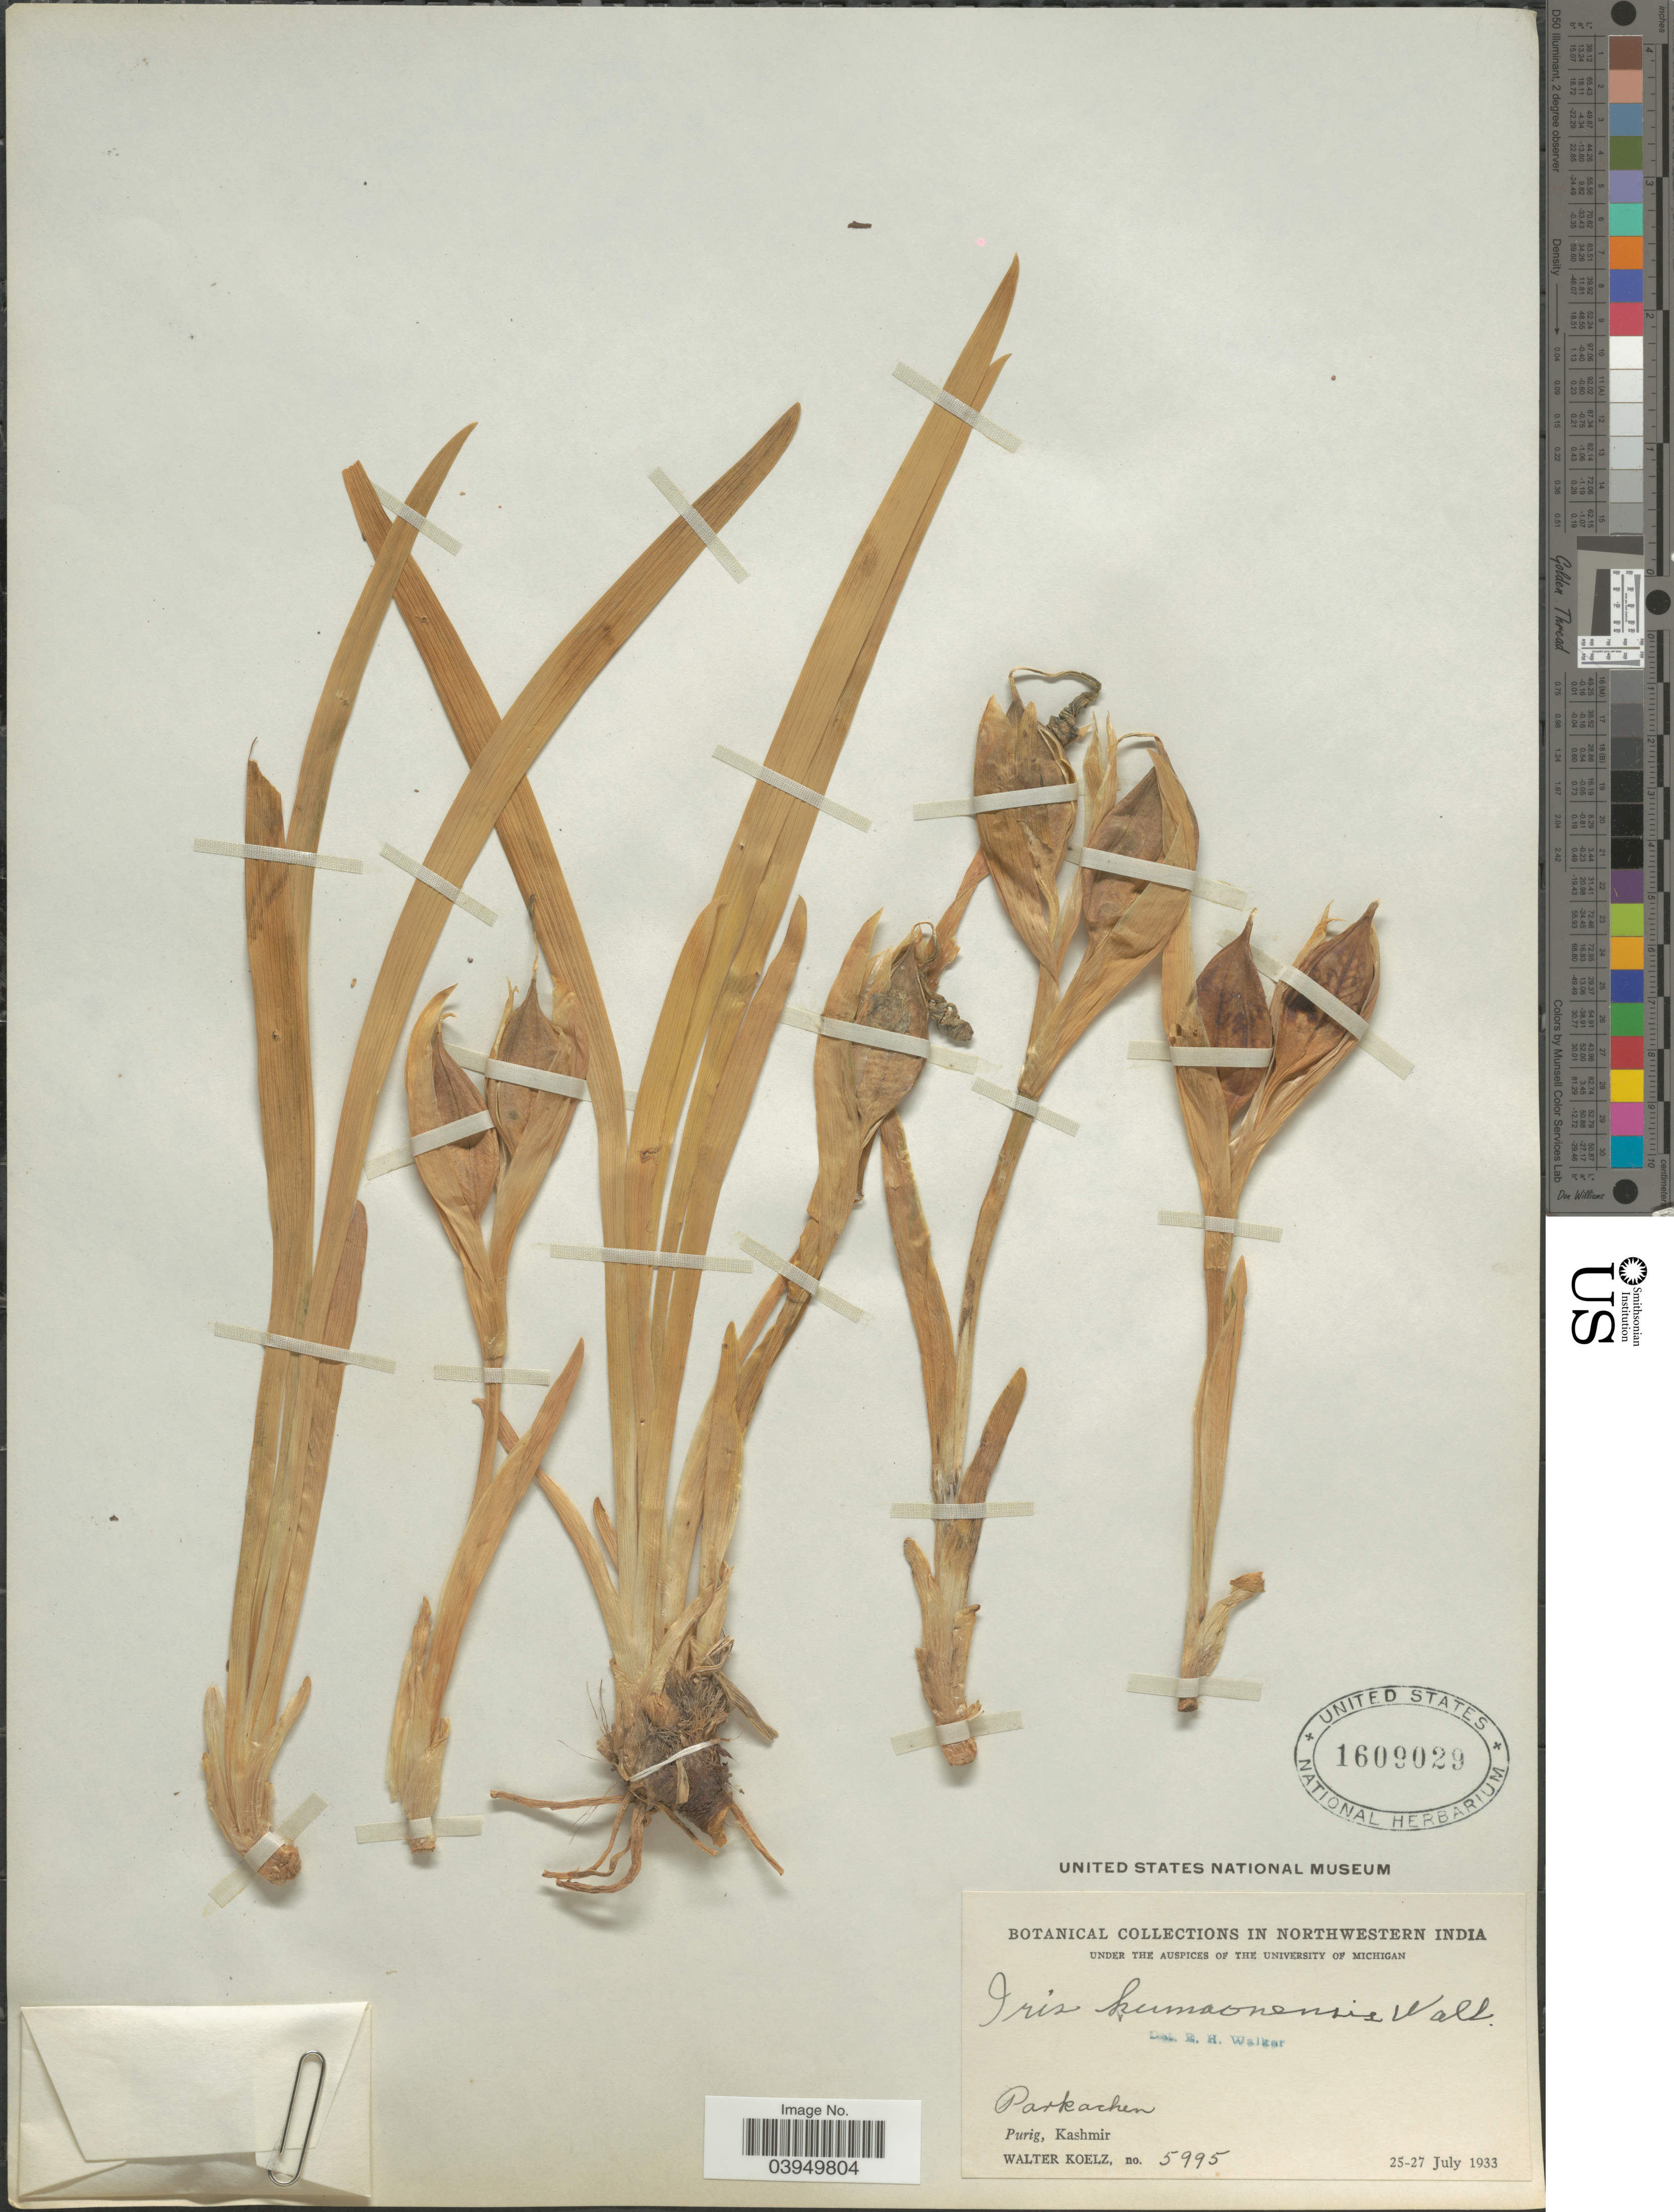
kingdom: Plantae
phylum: Tracheophyta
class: Liliopsida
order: Asparagales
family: Iridaceae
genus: Iris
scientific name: Iris kemaonensis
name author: Wall. ex D. Don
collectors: W. N. Koelz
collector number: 5995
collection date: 1933-07-25/1933-07-27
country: India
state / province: Jammu and Kashmir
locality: Northwestern India. Parkachen. Purig.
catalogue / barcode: US 1609029